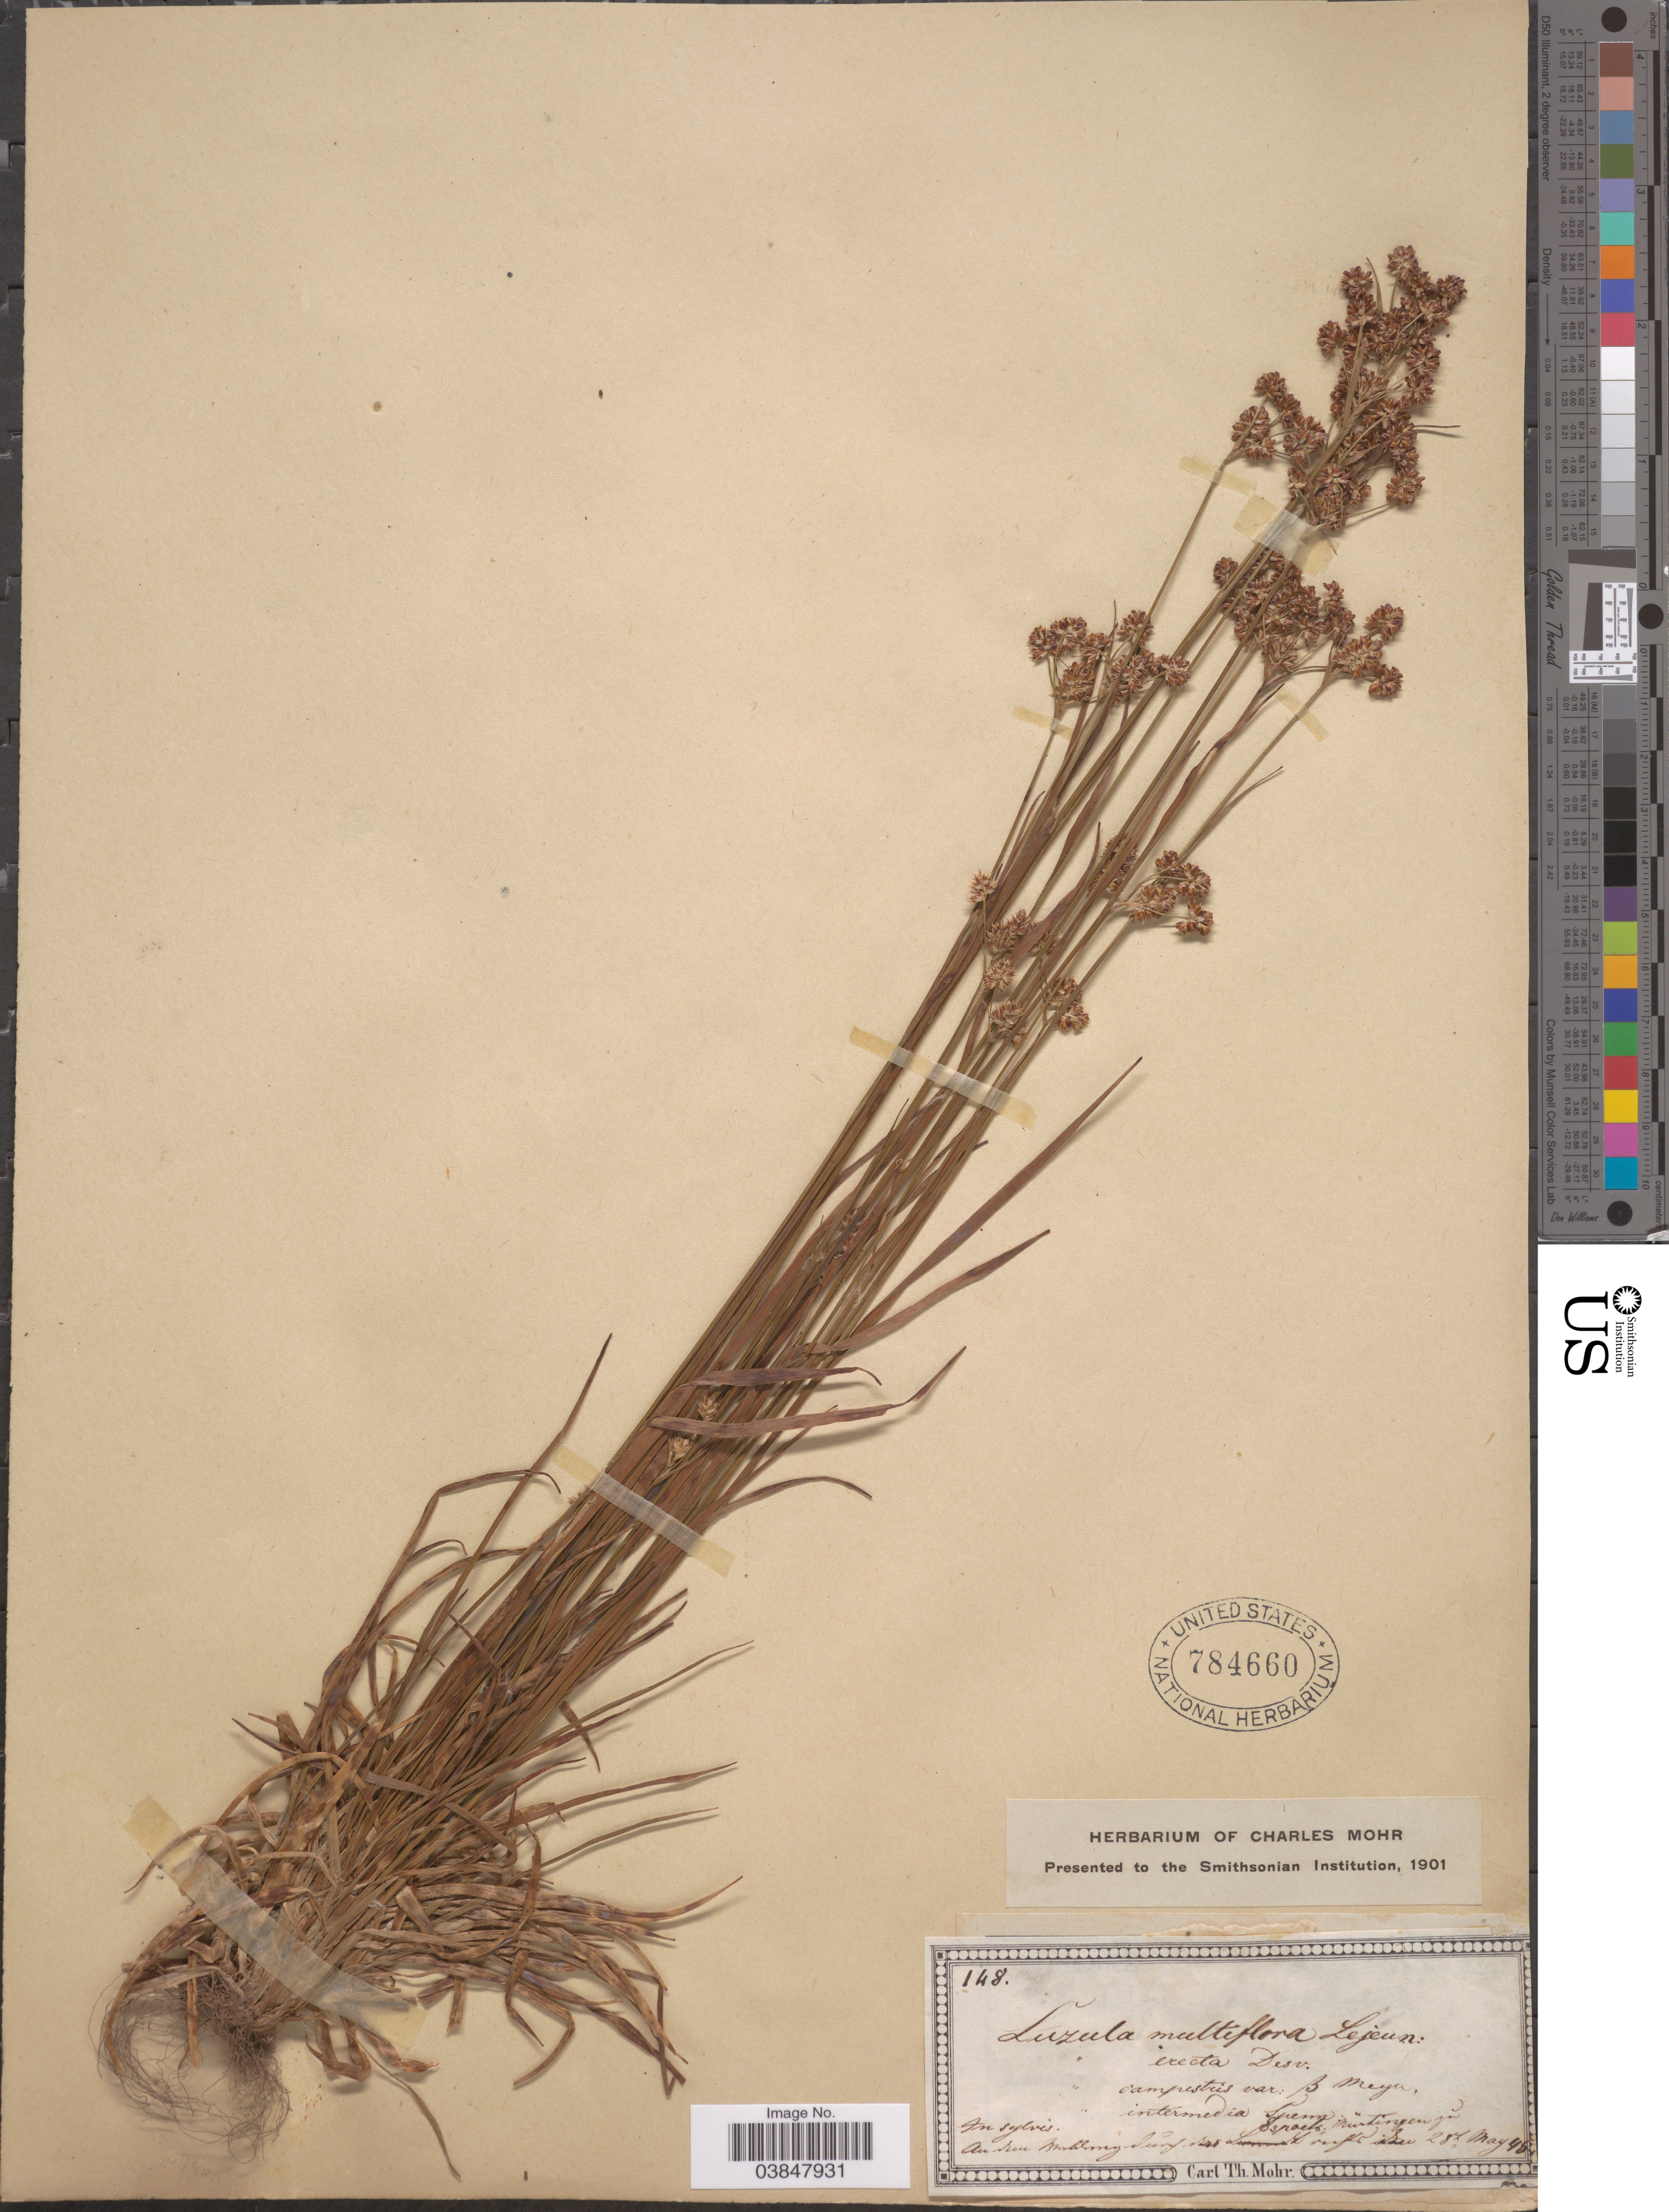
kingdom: Plantae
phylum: Tracheophyta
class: Liliopsida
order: Poales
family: Juncaceae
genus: Luzula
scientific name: Luzula multiflora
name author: (Ehrh.) Lej.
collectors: Mohr, C. T. (herbarium)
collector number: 148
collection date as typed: Transcribed d/m/y: 28/5/48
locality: Au Neu Brihlong dunf. Espacks Muntingenga. [unsure placement] [interpreted]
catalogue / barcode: US 784660